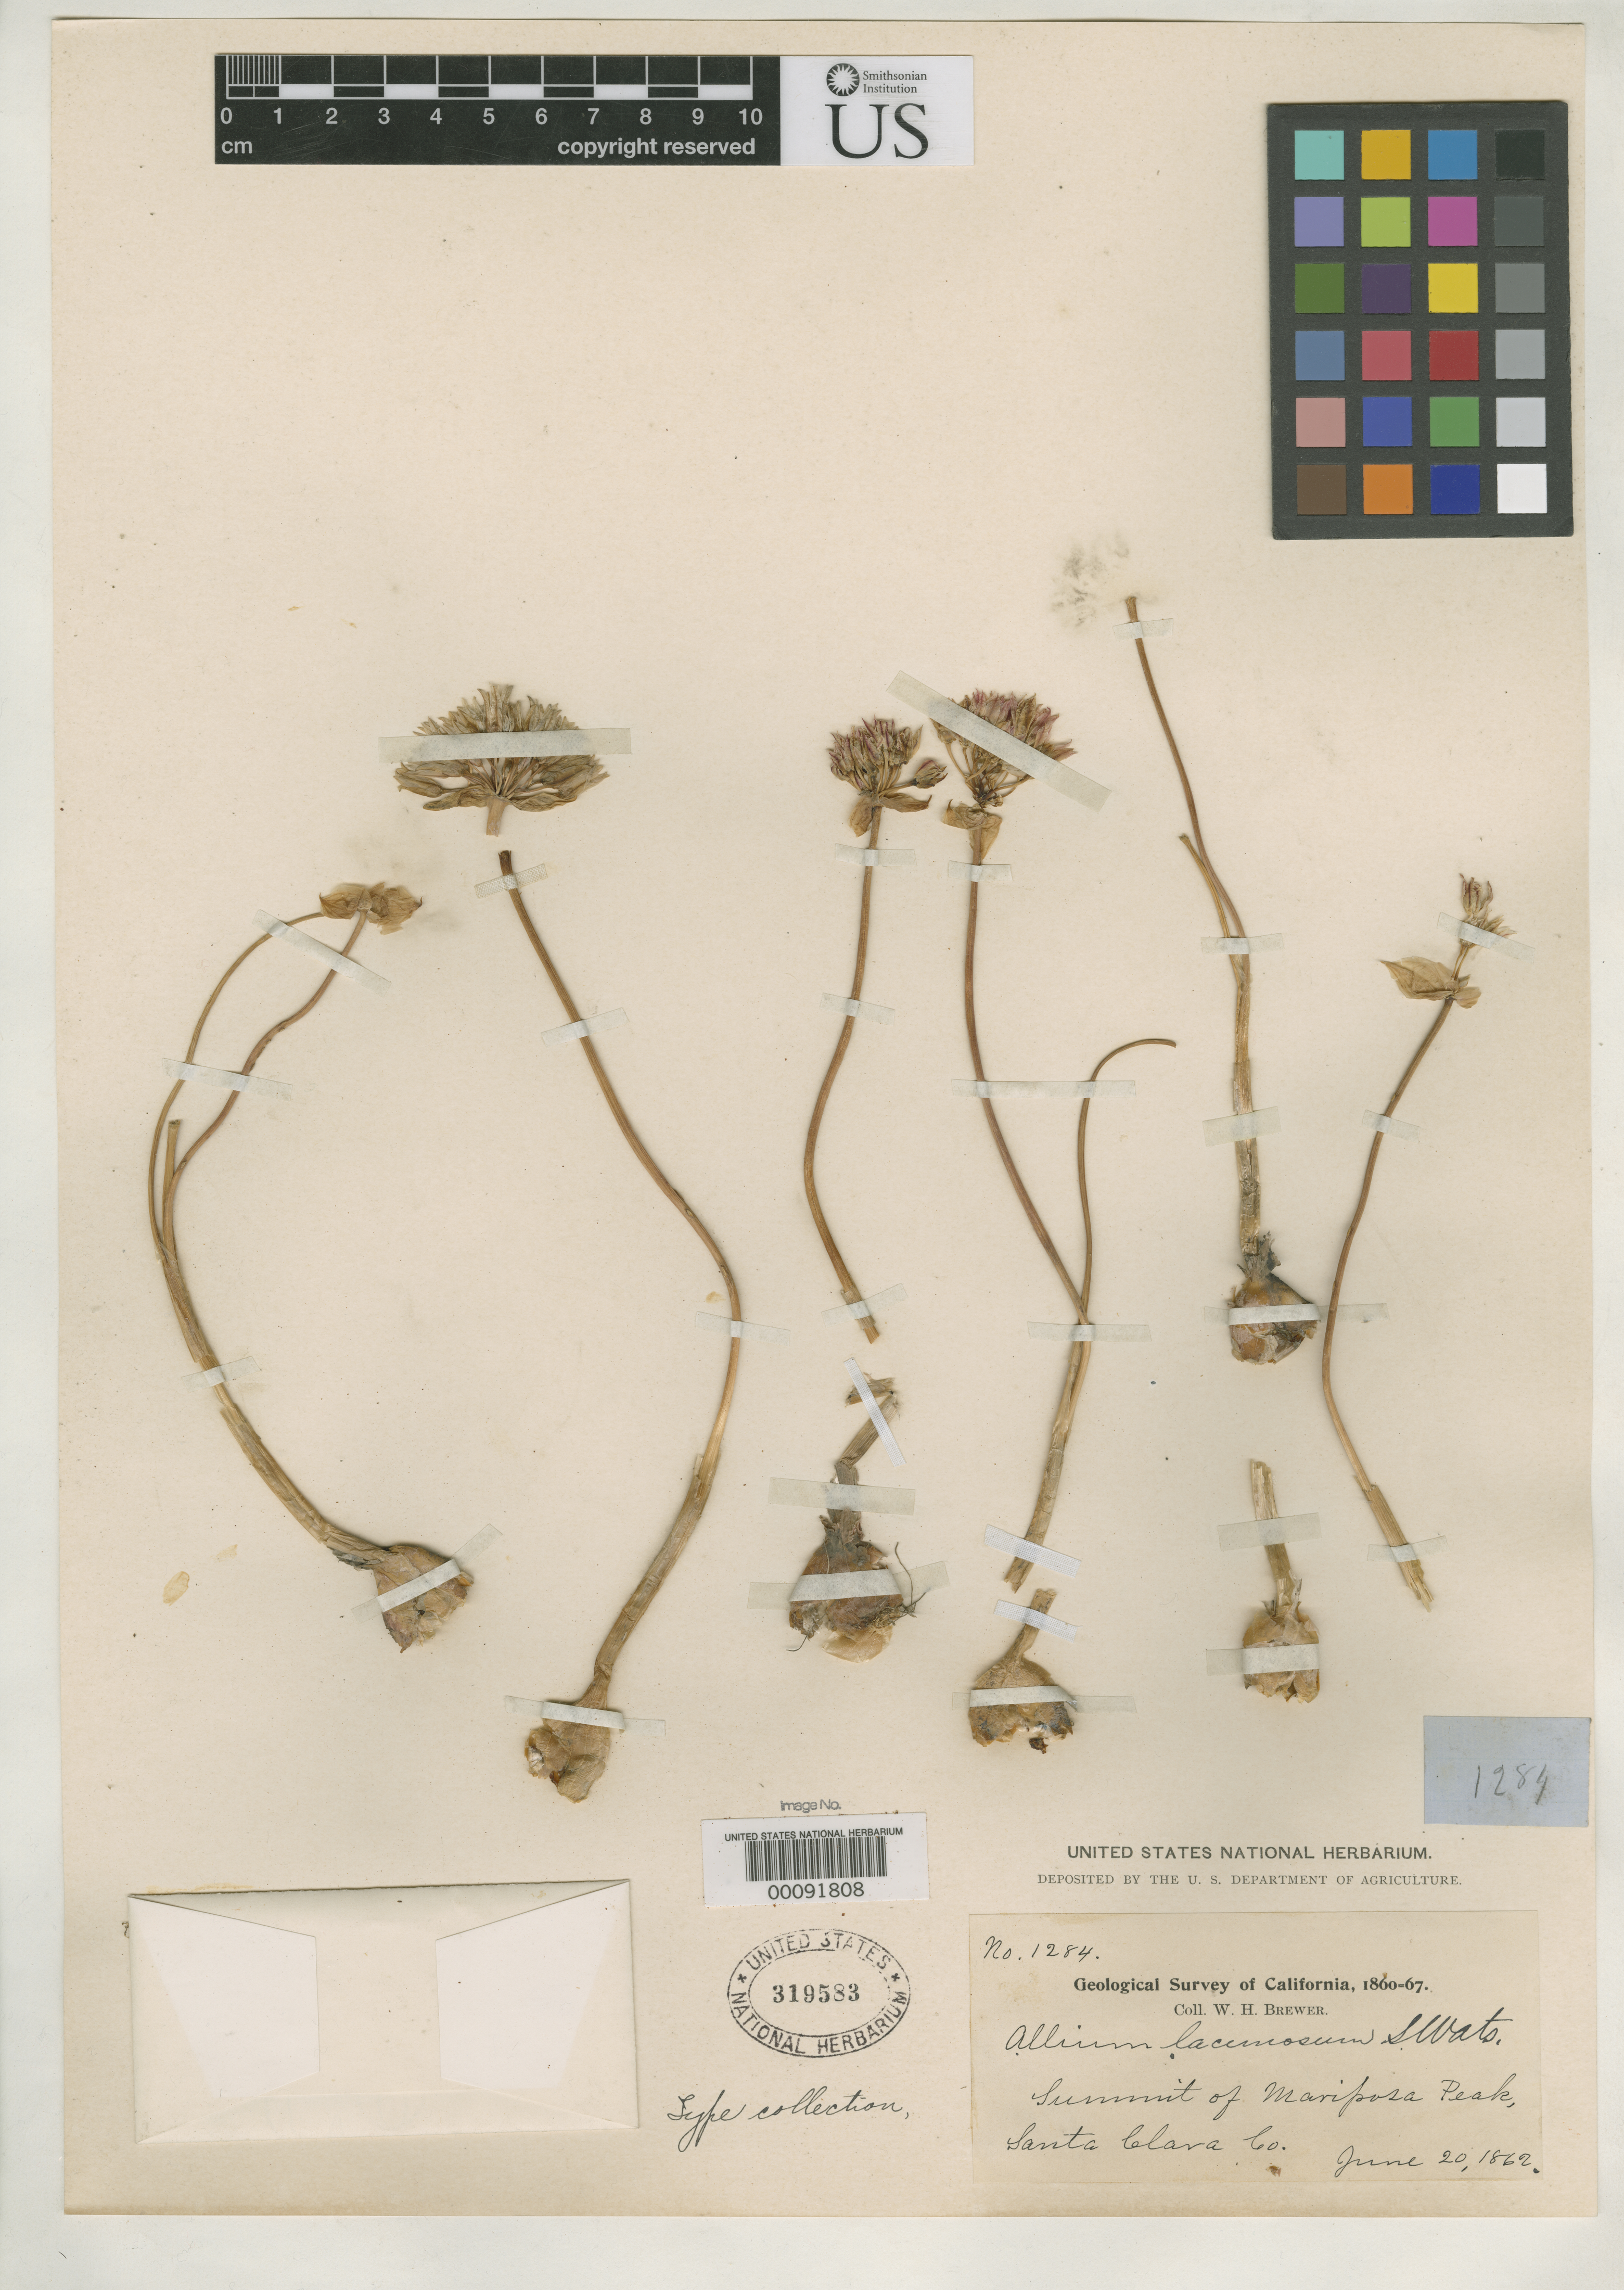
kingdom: Plantae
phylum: Tracheophyta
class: Liliopsida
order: Asparagales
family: Amaryllidaceae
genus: Allium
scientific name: Allium lacunosum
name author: S. Watson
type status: Type Collection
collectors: W. H. Brewer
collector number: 1284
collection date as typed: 20 Jun 1862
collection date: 1862-06-20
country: United States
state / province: California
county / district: Santa Clara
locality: Mariposa Peak.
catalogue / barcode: US 319583